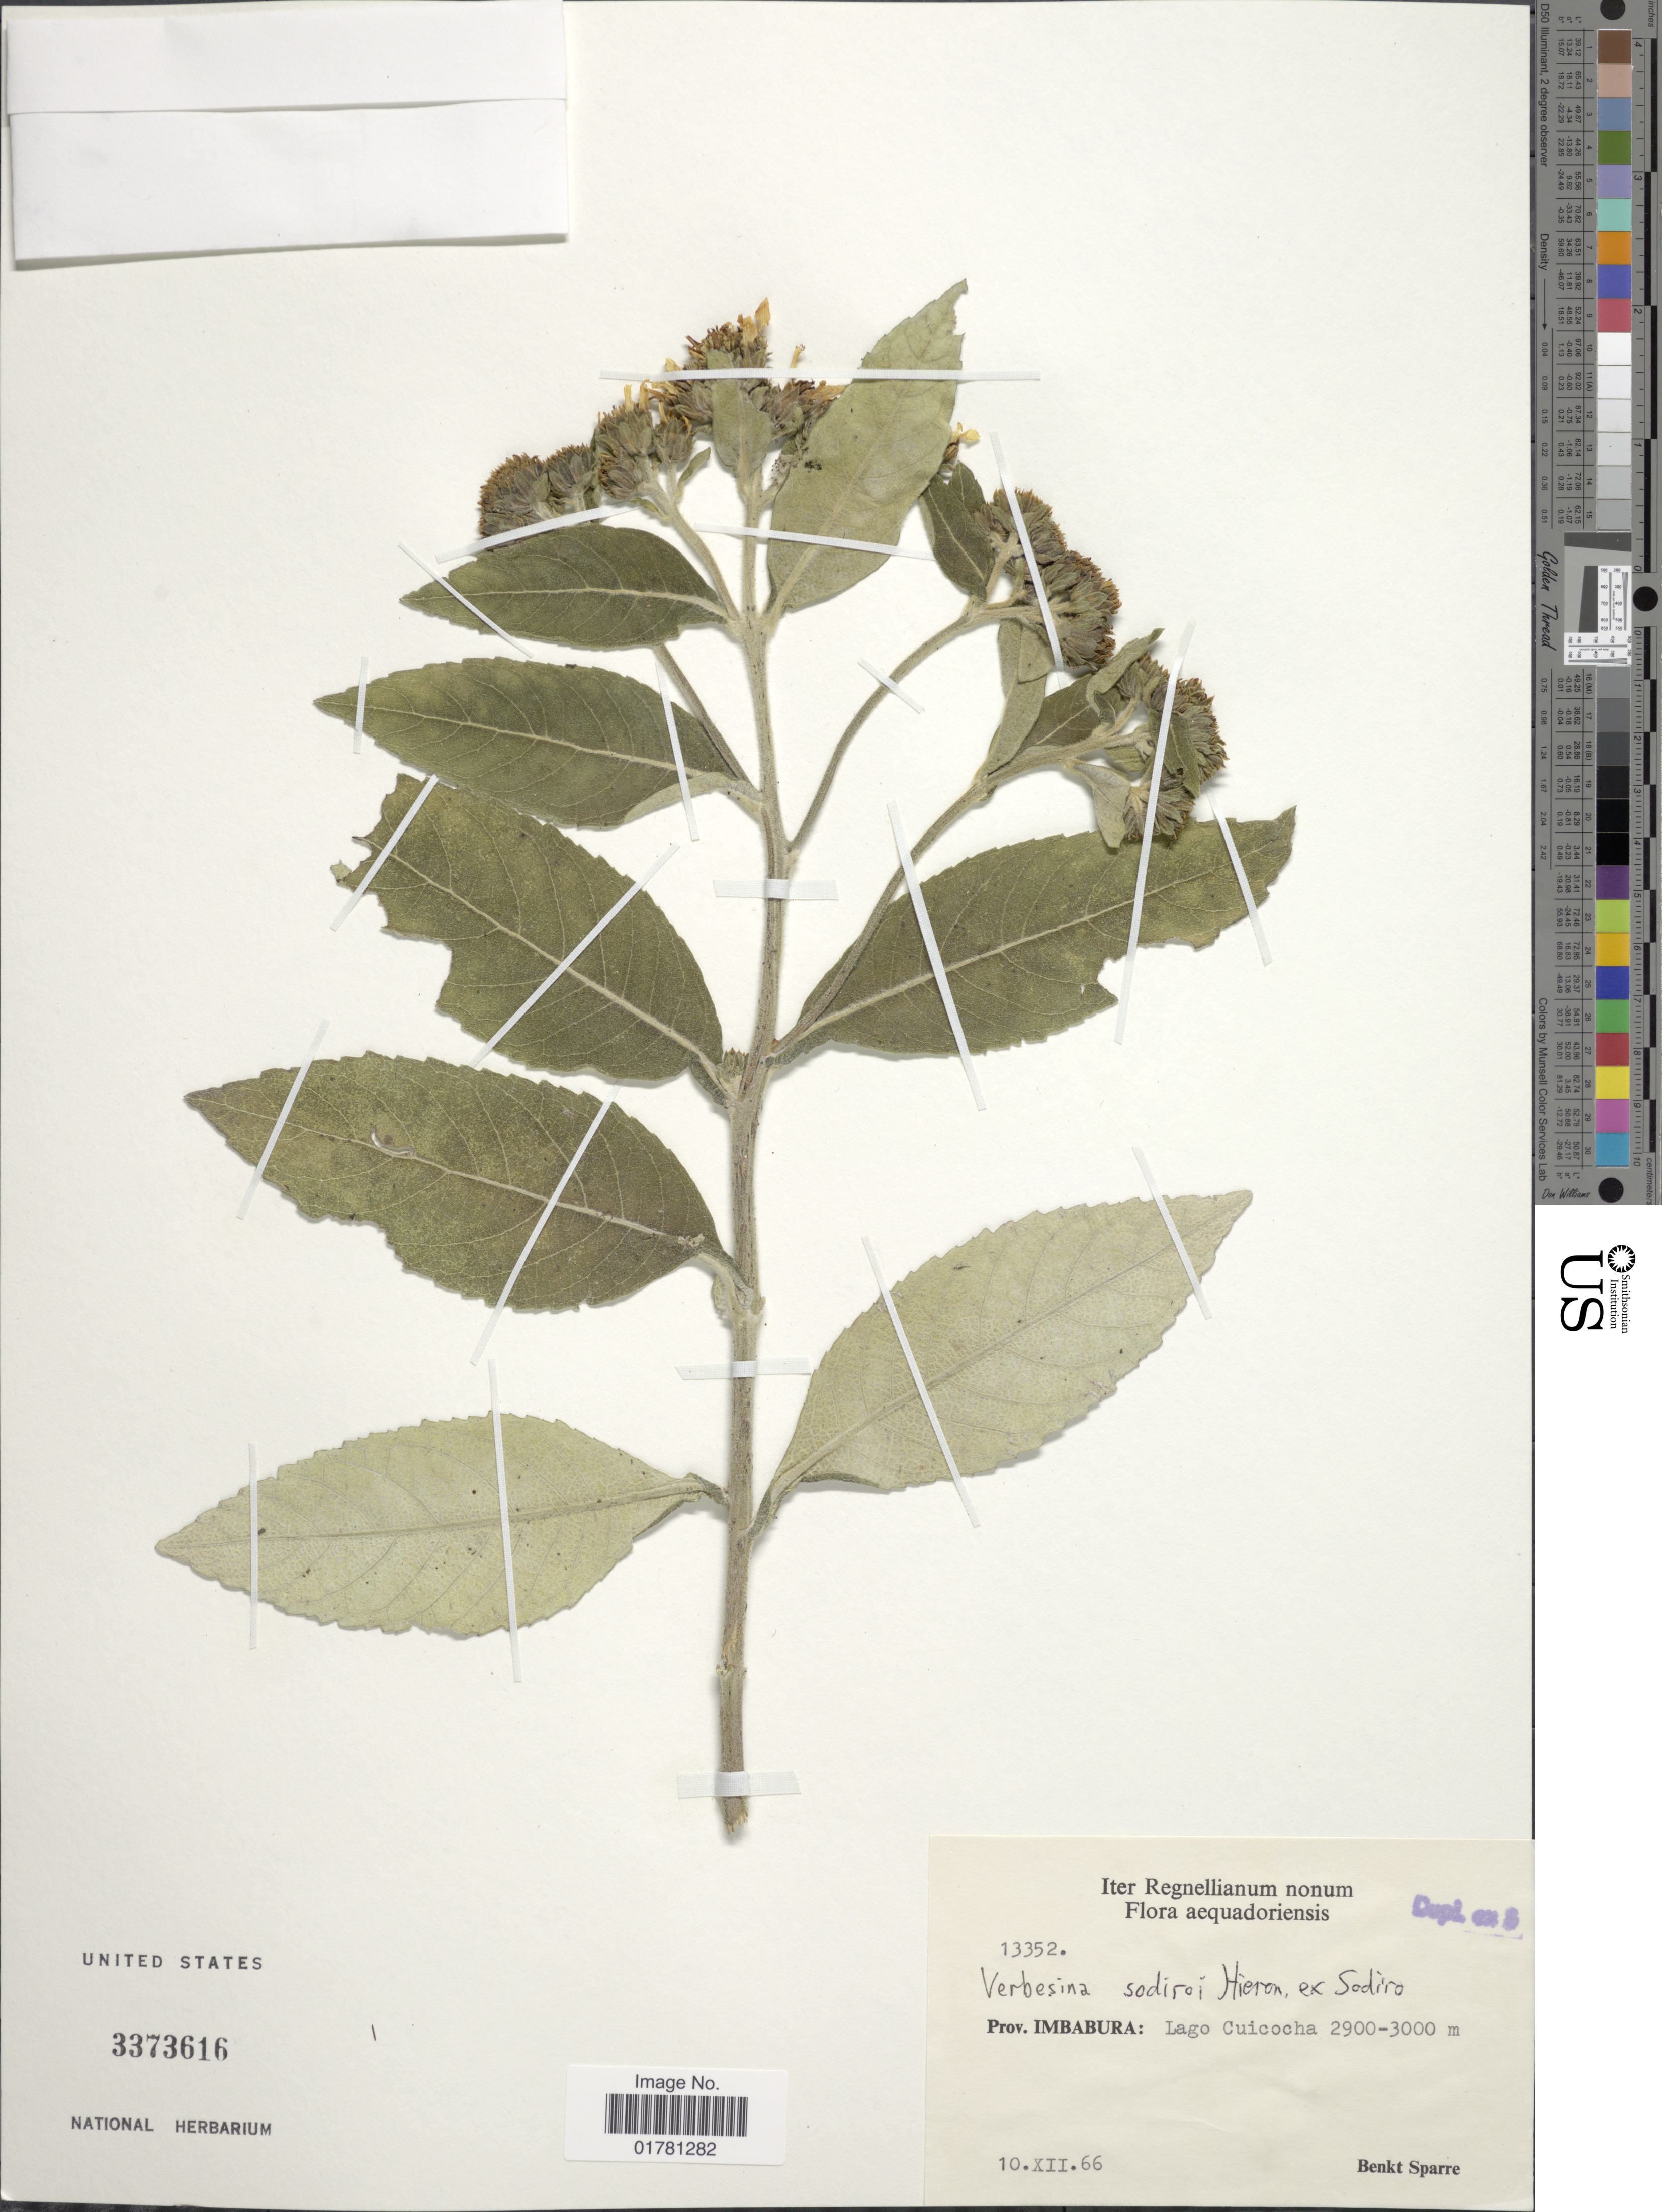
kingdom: Plantae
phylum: Tracheophyta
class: Magnoliopsida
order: Asterales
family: Asteraceae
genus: Verbesina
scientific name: Verbesina sodiroi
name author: Hieron.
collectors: B. Sparre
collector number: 13352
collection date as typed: Transcribed d/m/y: 10/12/66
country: Ecuador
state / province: Imbabura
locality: Lago Cuicocha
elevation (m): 2900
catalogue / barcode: US 3373616